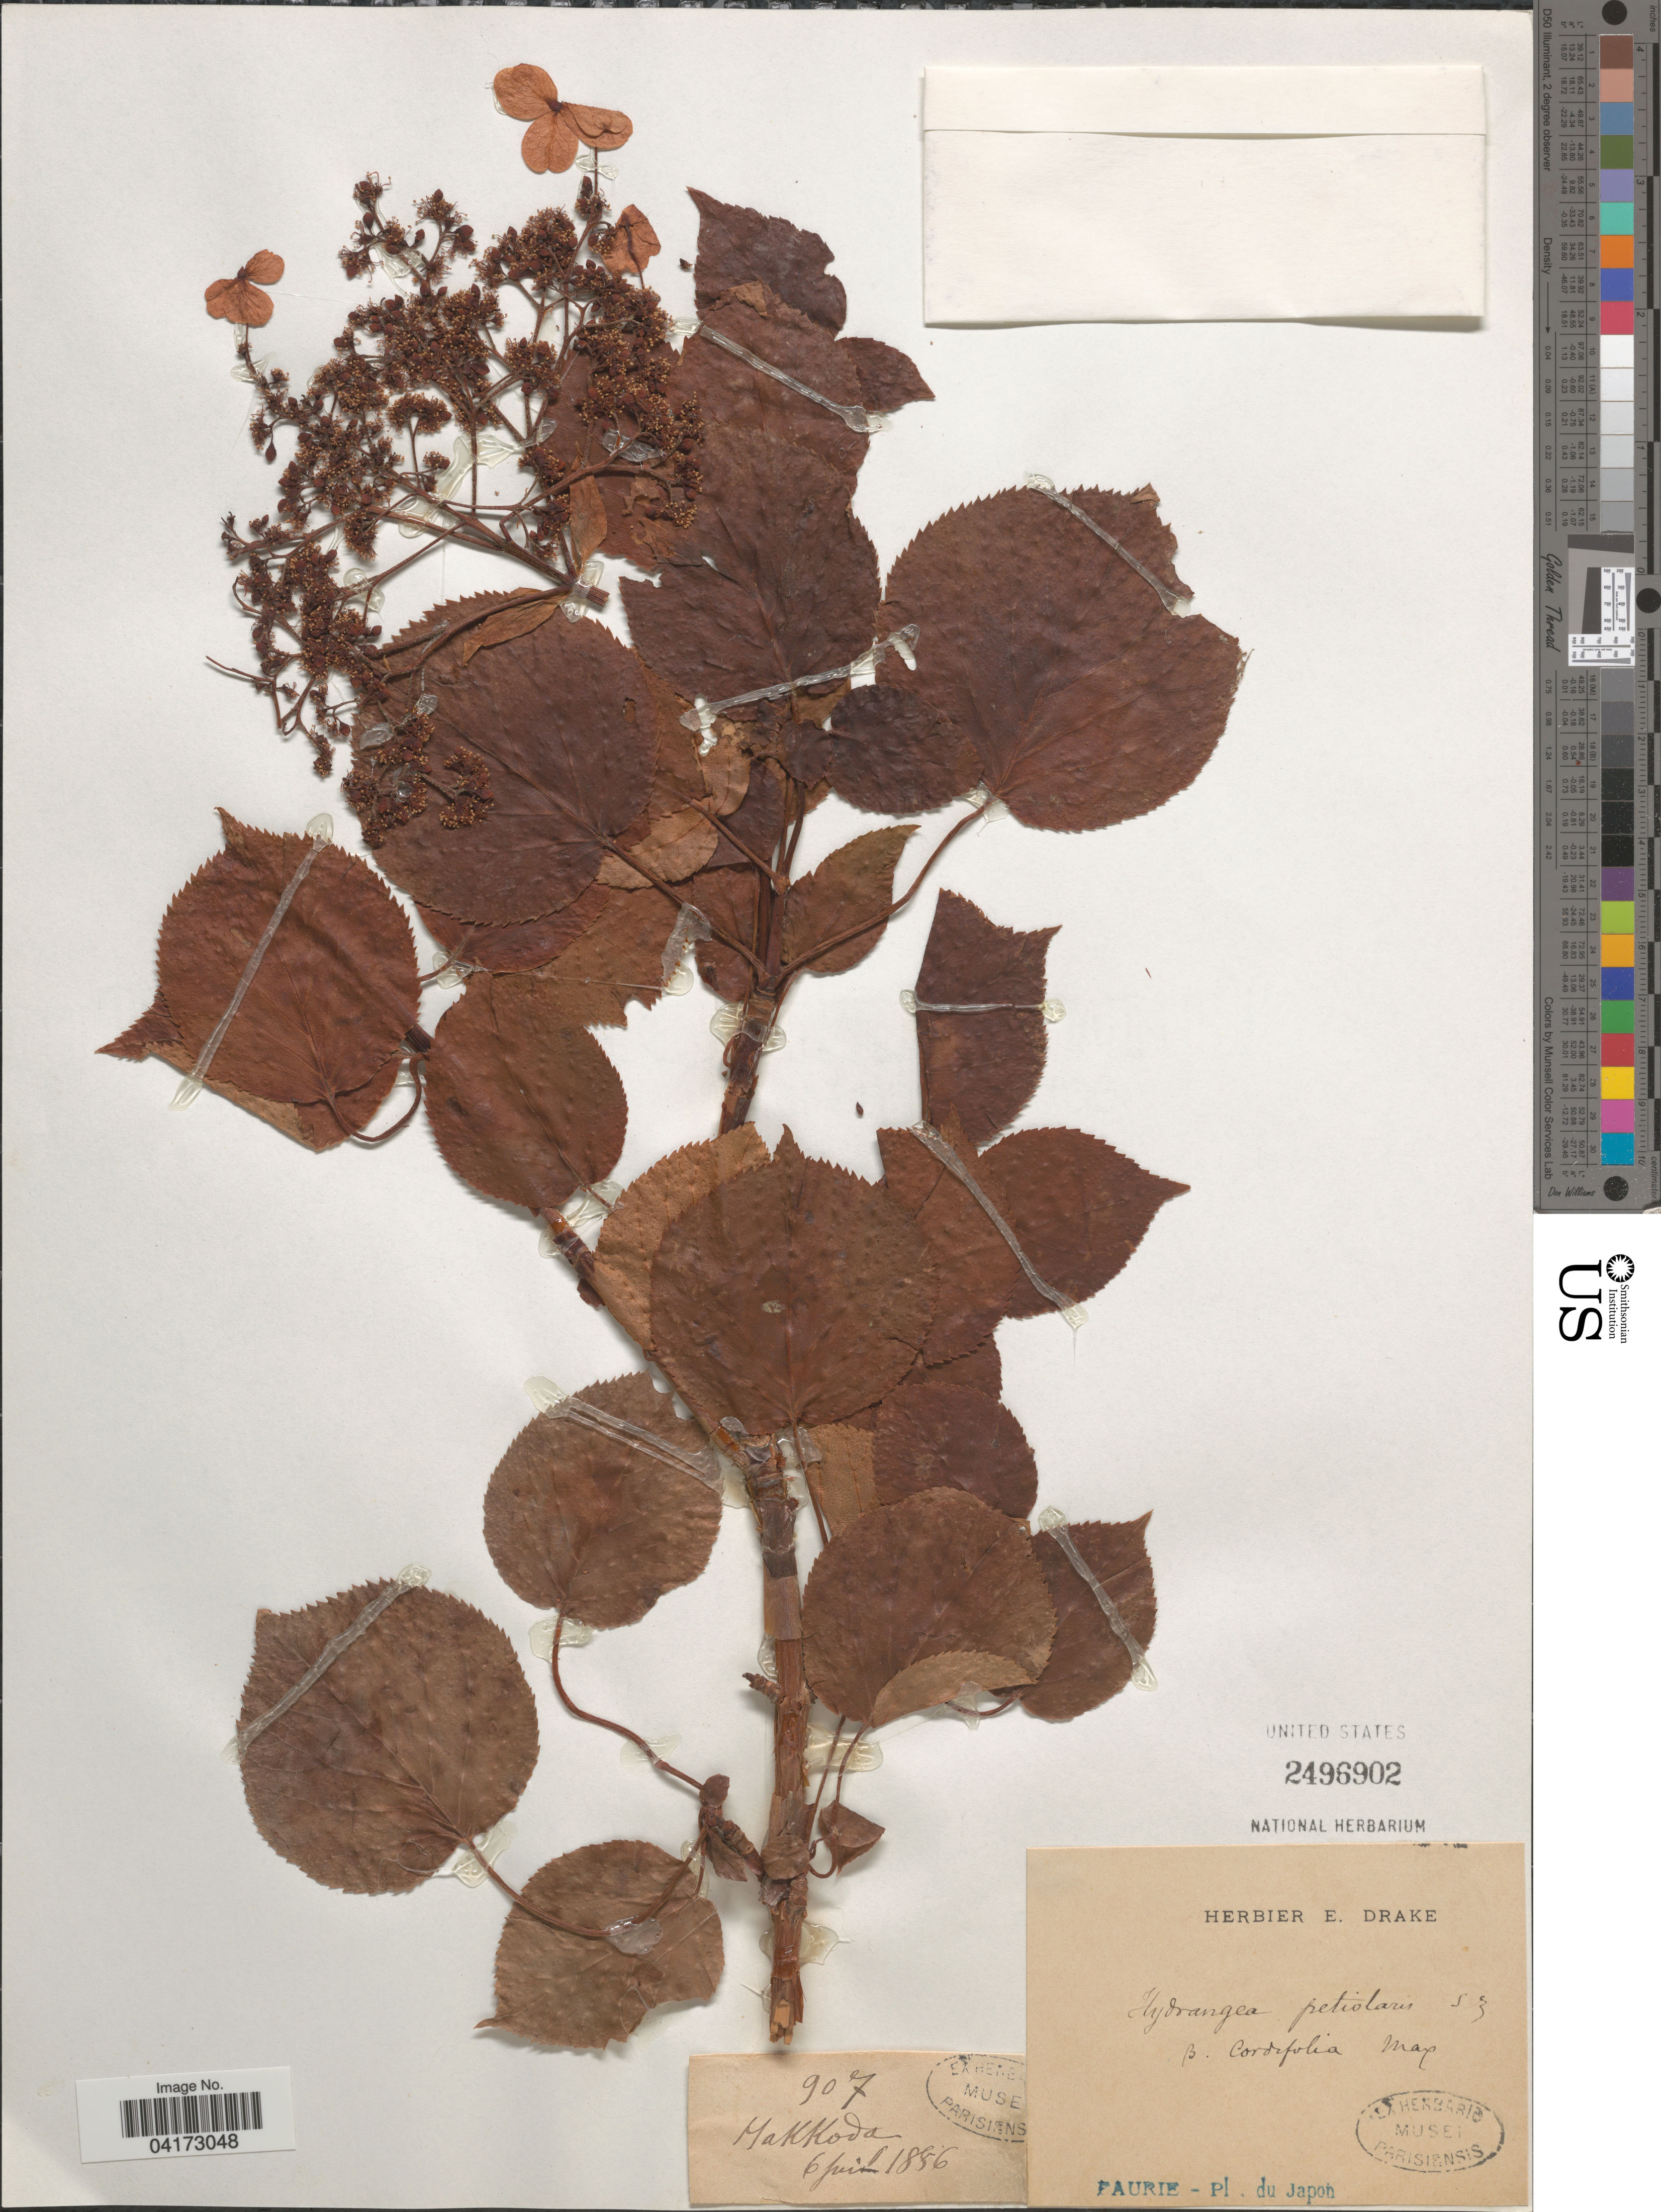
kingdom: Plantae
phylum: Tracheophyta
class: Magnoliopsida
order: Cornales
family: Hydrangeaceae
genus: Hydrangea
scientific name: Hydrangea petiolaris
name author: Siebold & Zucc.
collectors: -. Faurie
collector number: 907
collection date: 1886-07-06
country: Japan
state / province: Aomori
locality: Hakkoda.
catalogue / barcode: US 2496902